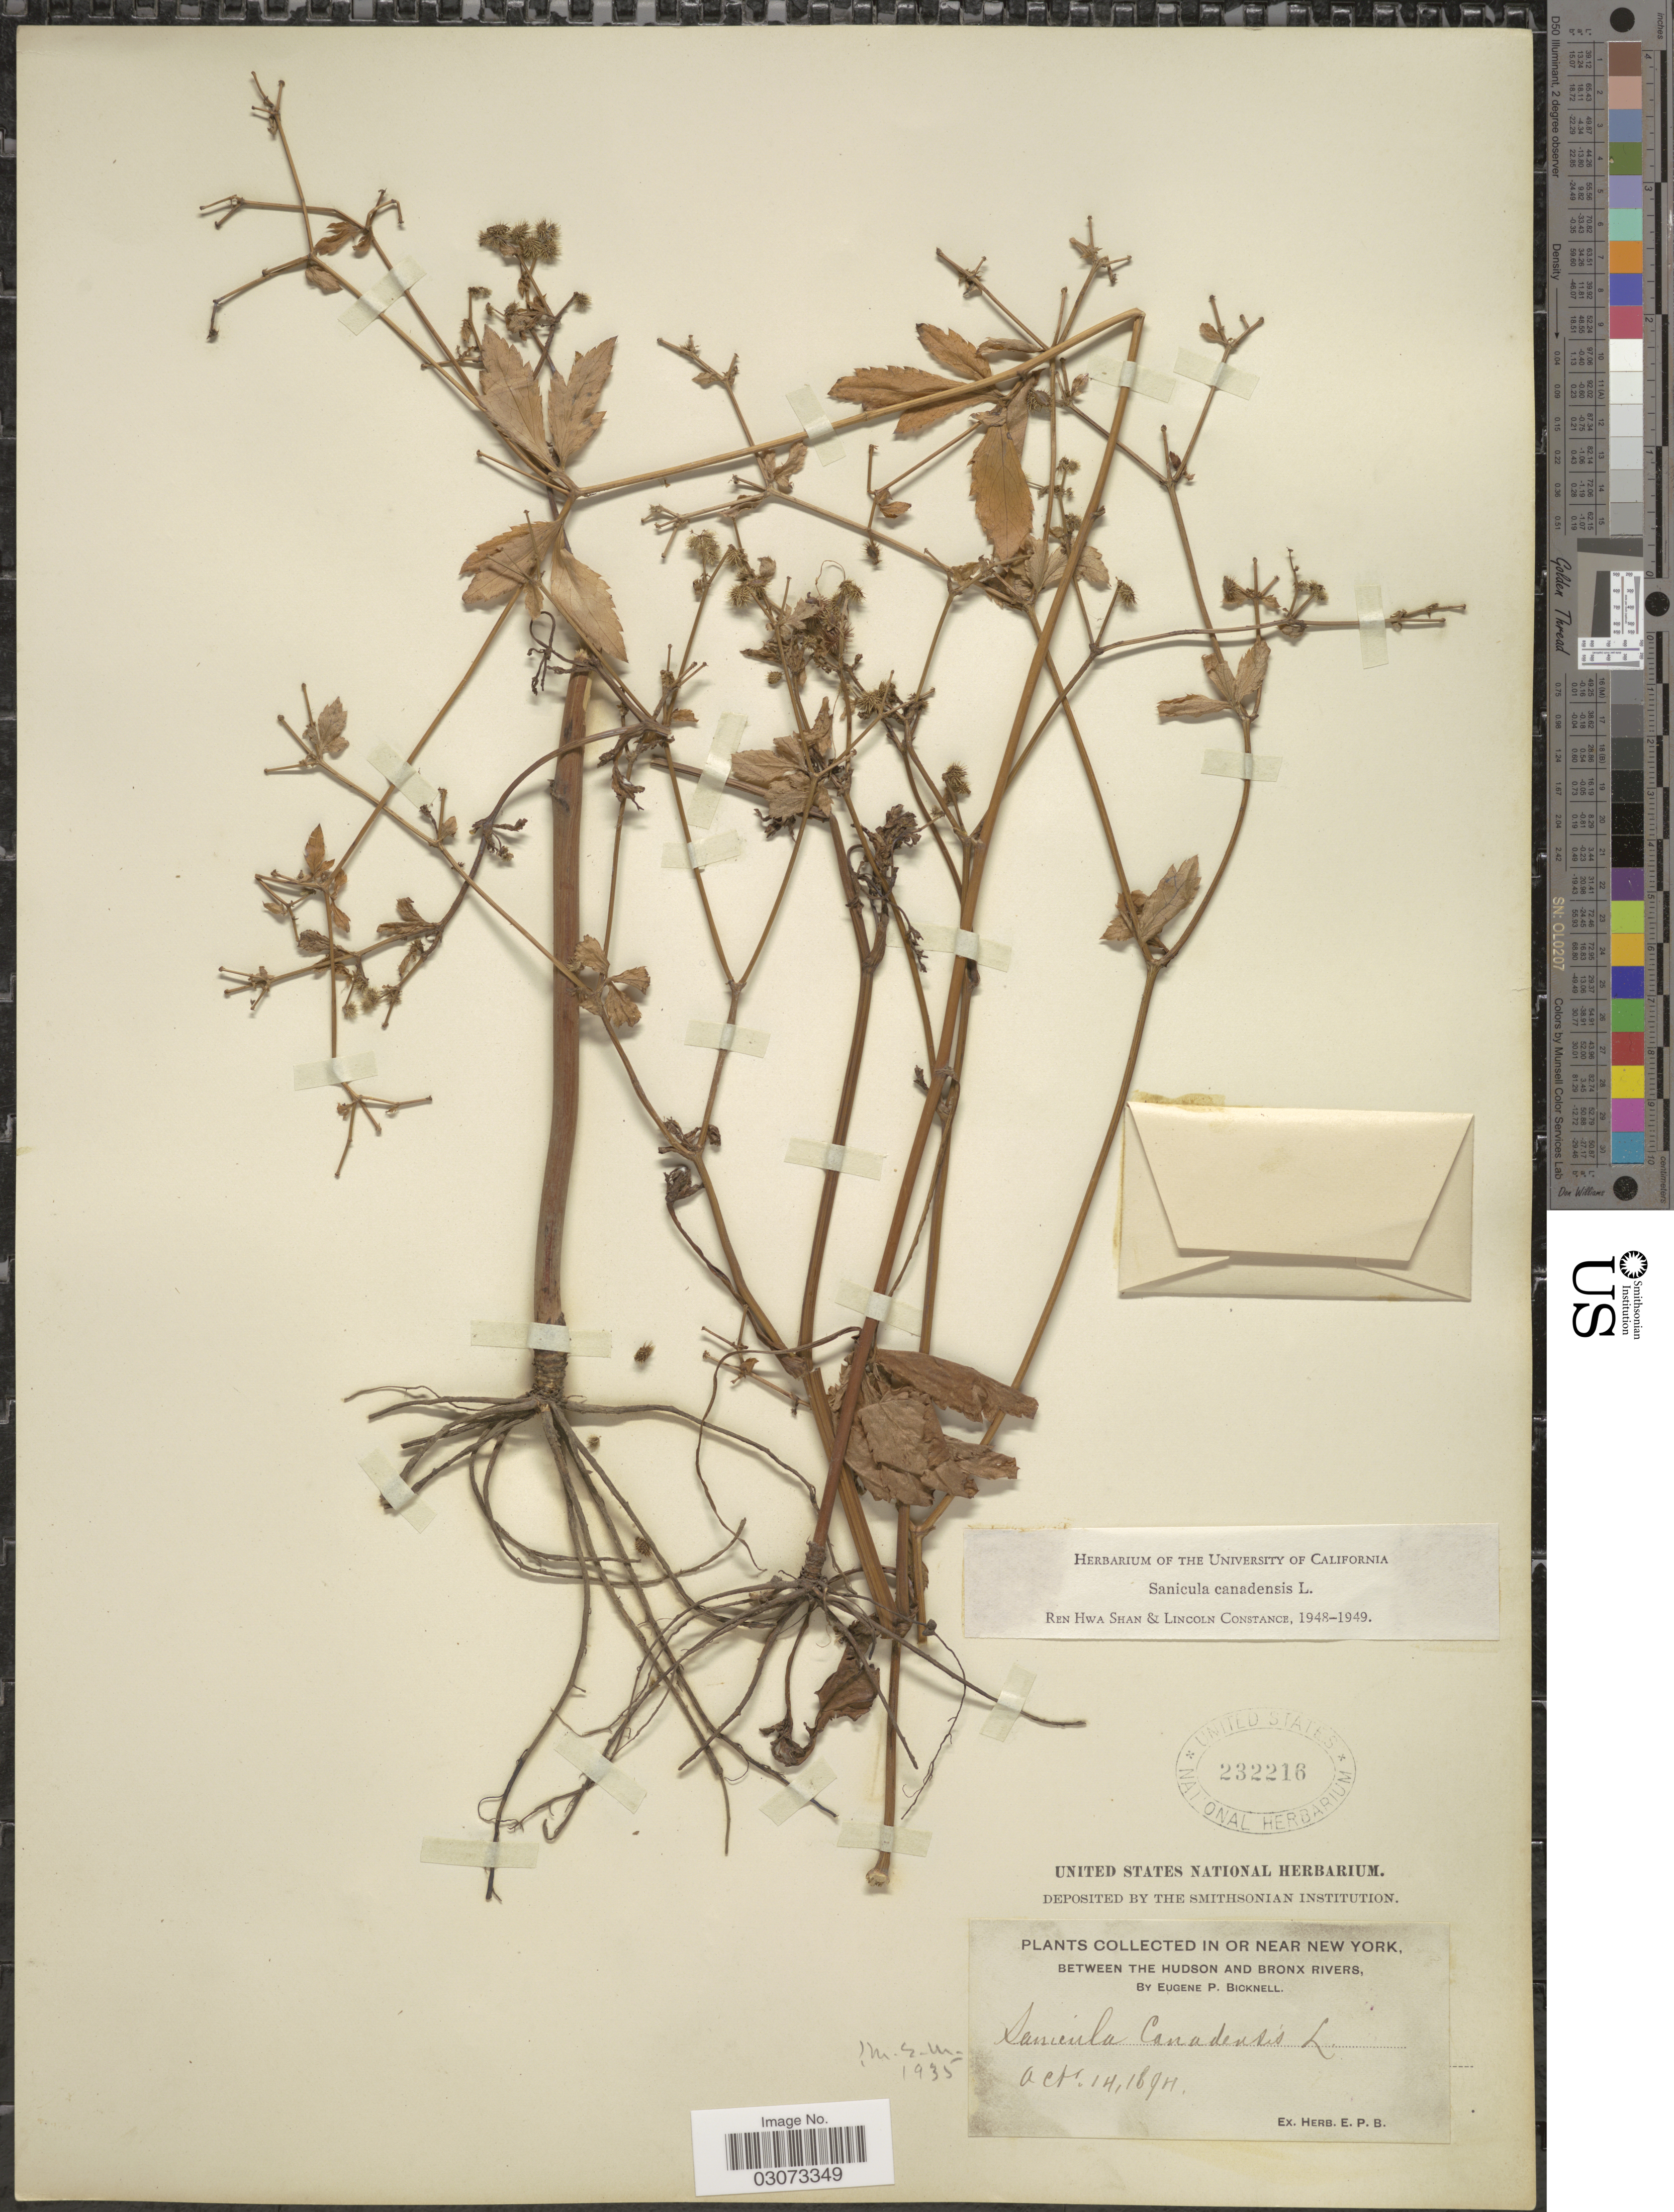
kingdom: Plantae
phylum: Tracheophyta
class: Magnoliopsida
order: Apiales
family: Apiaceae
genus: Sanicula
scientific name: Sanicula canadensis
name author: L.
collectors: E. P. Bicknell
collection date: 1894-10-14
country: United States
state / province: New York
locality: Collected in or near New York, between the Hudson and Bronx Rivers.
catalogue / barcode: US 232216